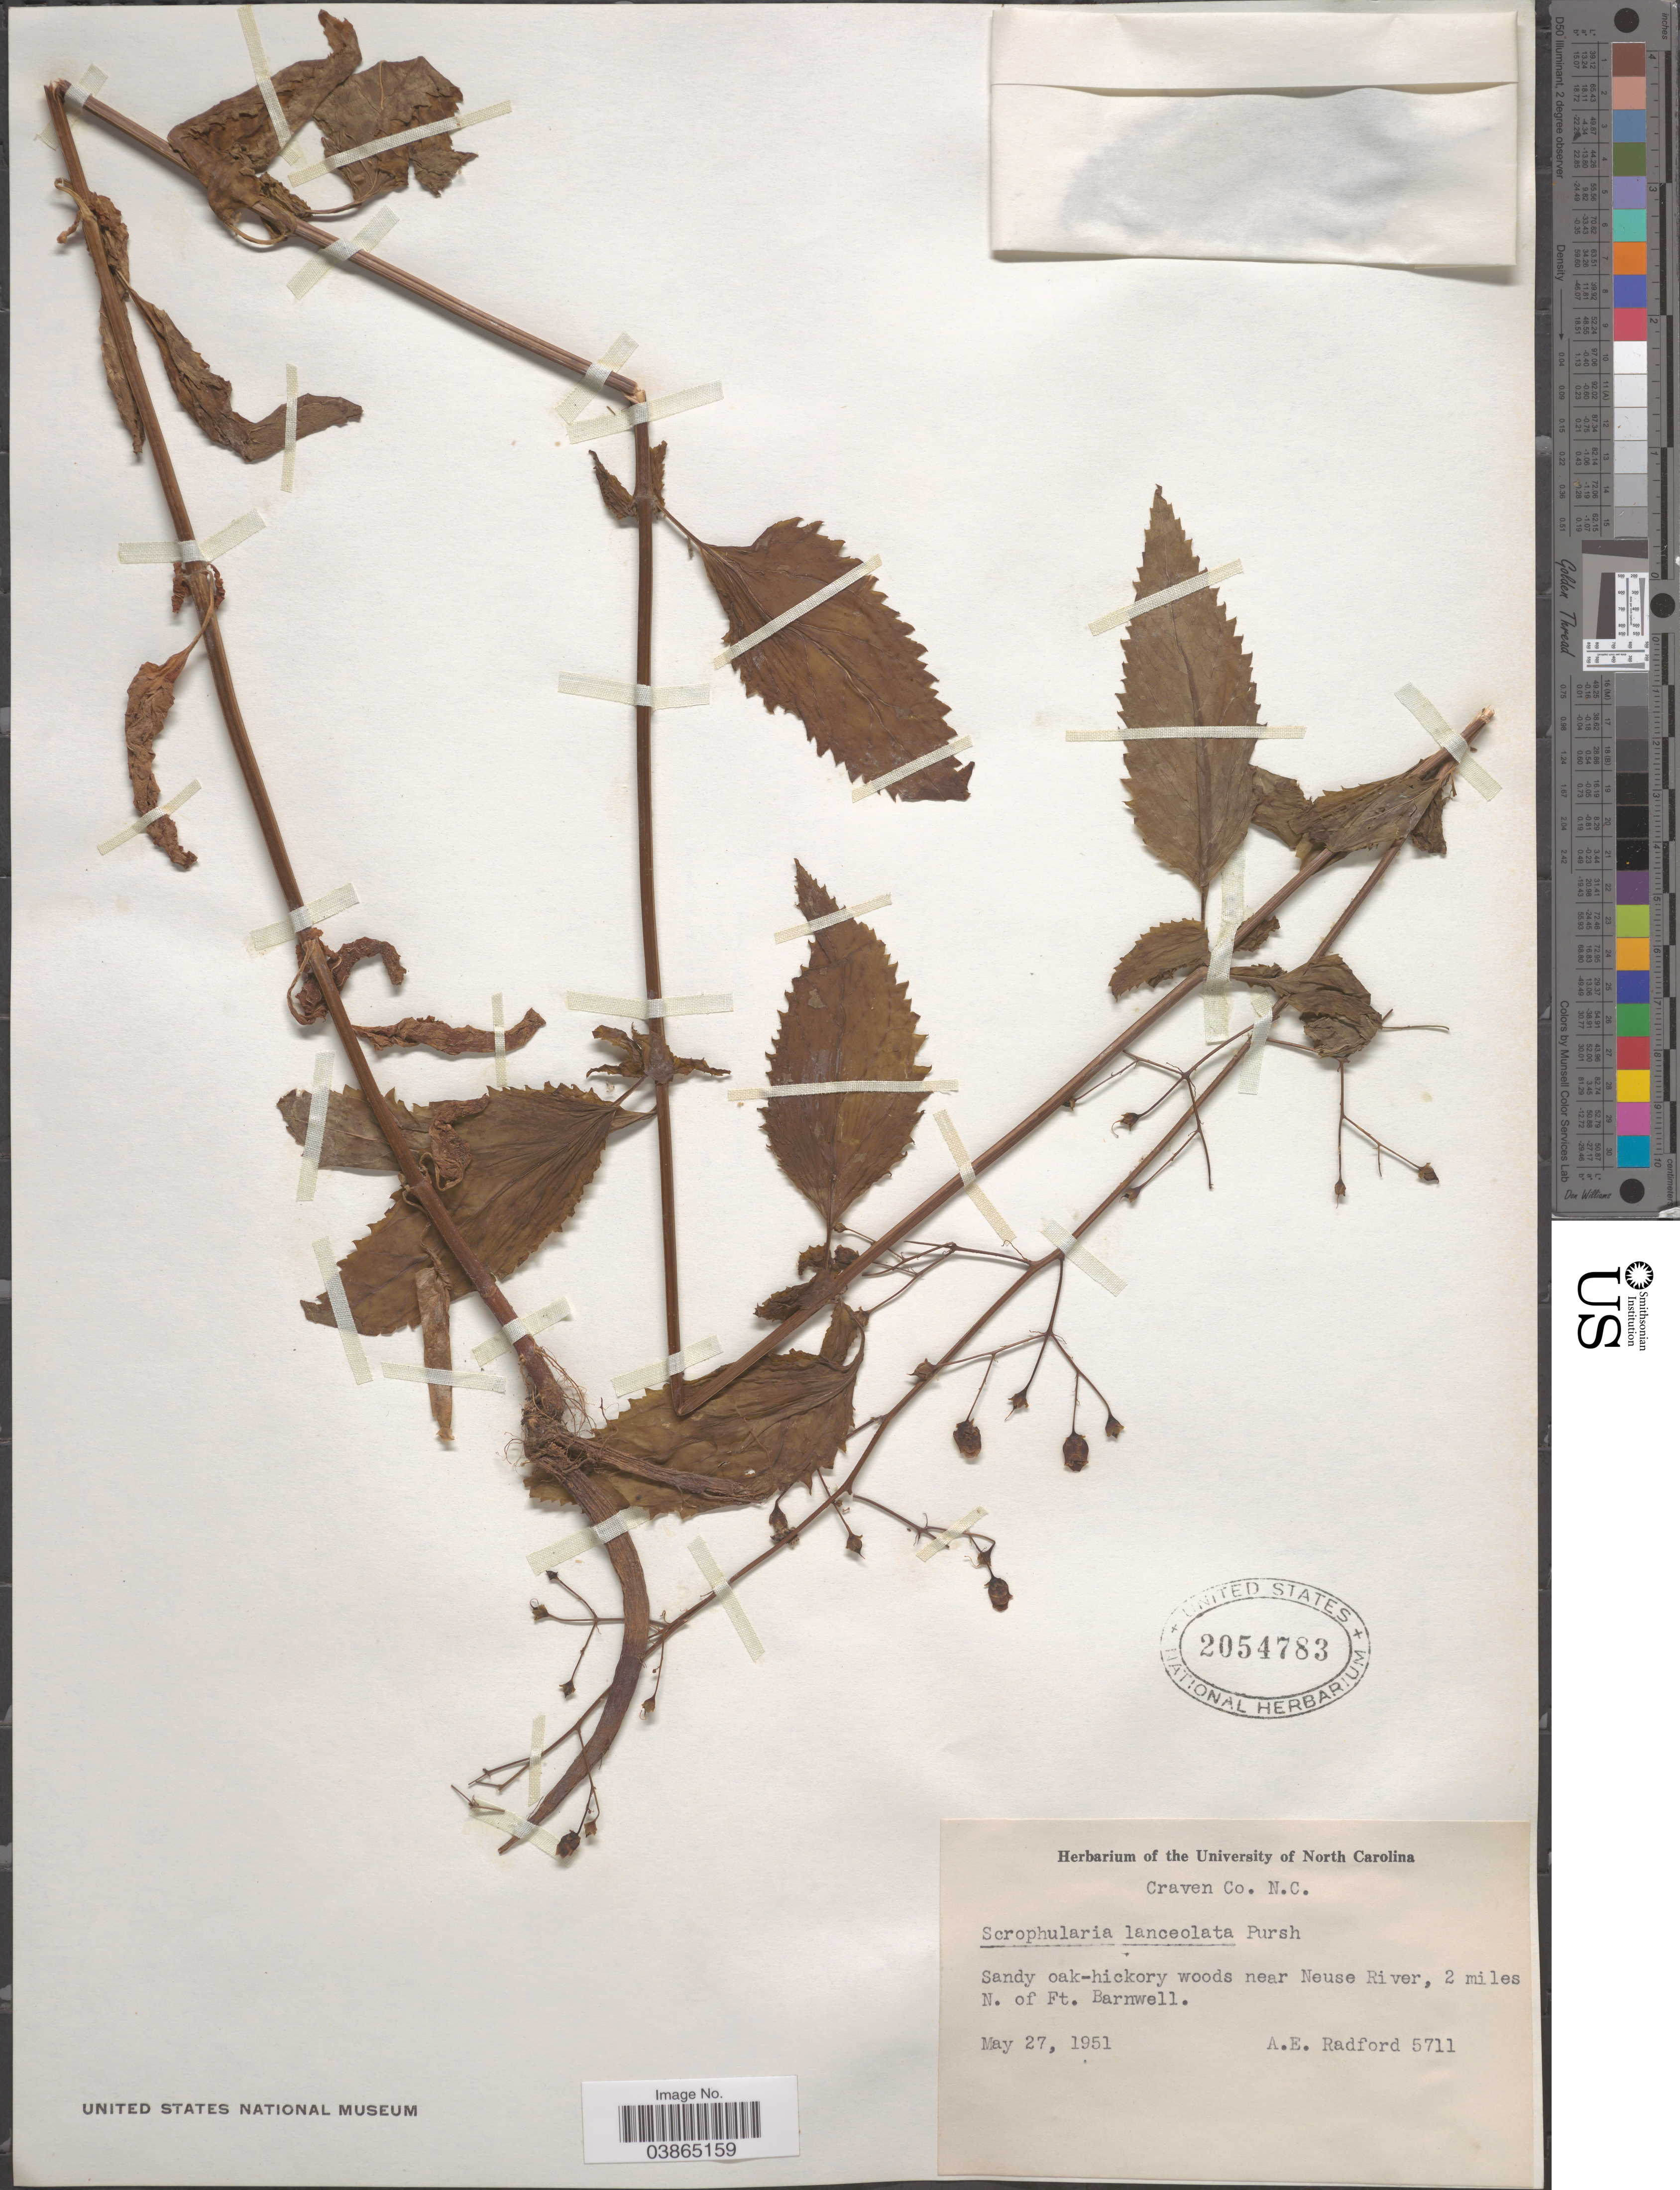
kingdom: Plantae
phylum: Tracheophyta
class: Magnoliopsida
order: Lamiales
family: Scrophulariaceae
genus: Scrophularia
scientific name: Scrophularia lanceolata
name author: Pursh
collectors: A. E. Radford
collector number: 5711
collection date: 1951-05-27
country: United States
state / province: North Carolina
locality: Craven Co. Near Neuse River, 2 miles N. of Ft. Barnwell.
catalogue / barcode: US 2054783